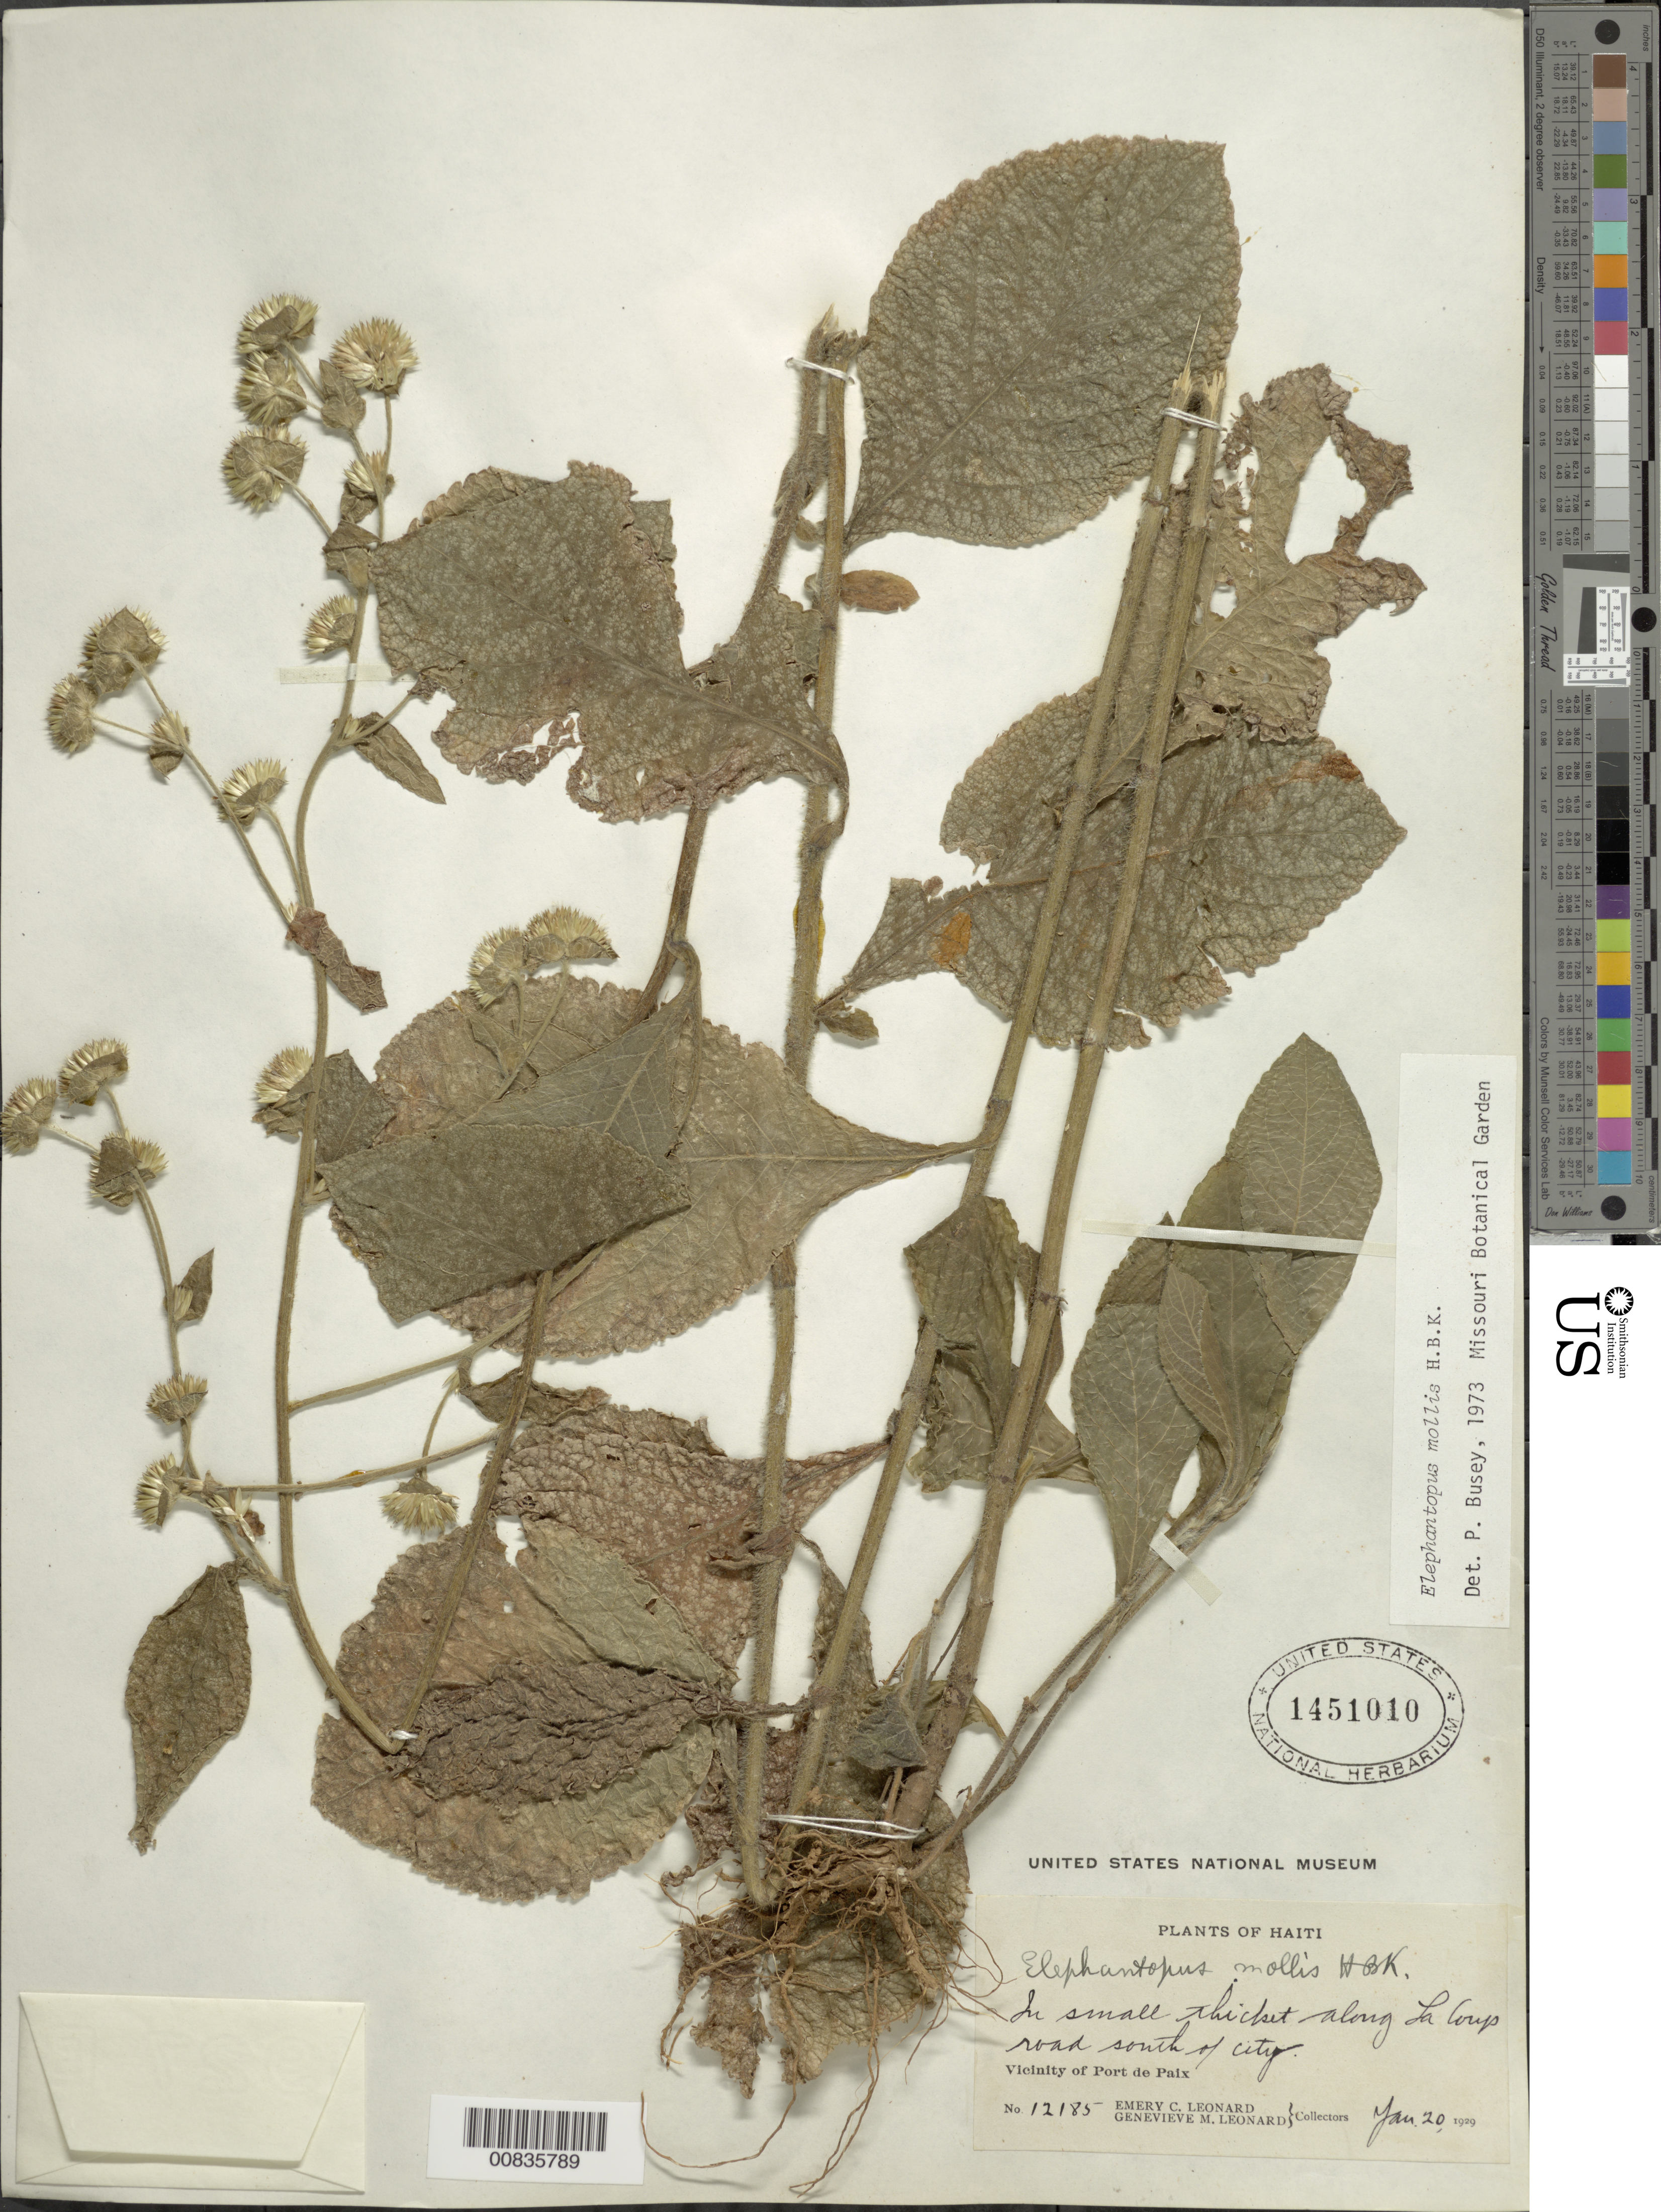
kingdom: Plantae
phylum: Tracheophyta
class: Magnoliopsida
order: Asterales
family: Asteraceae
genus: Elephantopus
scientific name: Elephantopus mollis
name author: Kunth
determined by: Busey, P.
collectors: E. C. Leonard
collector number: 12185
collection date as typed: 20 Jan 1929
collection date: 1929-01-20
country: Haiti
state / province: Nord-Ouest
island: Hispaniola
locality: Vicinity of Port de Paix, along La Coup road, S of city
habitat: In small thicket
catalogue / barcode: US 1451010